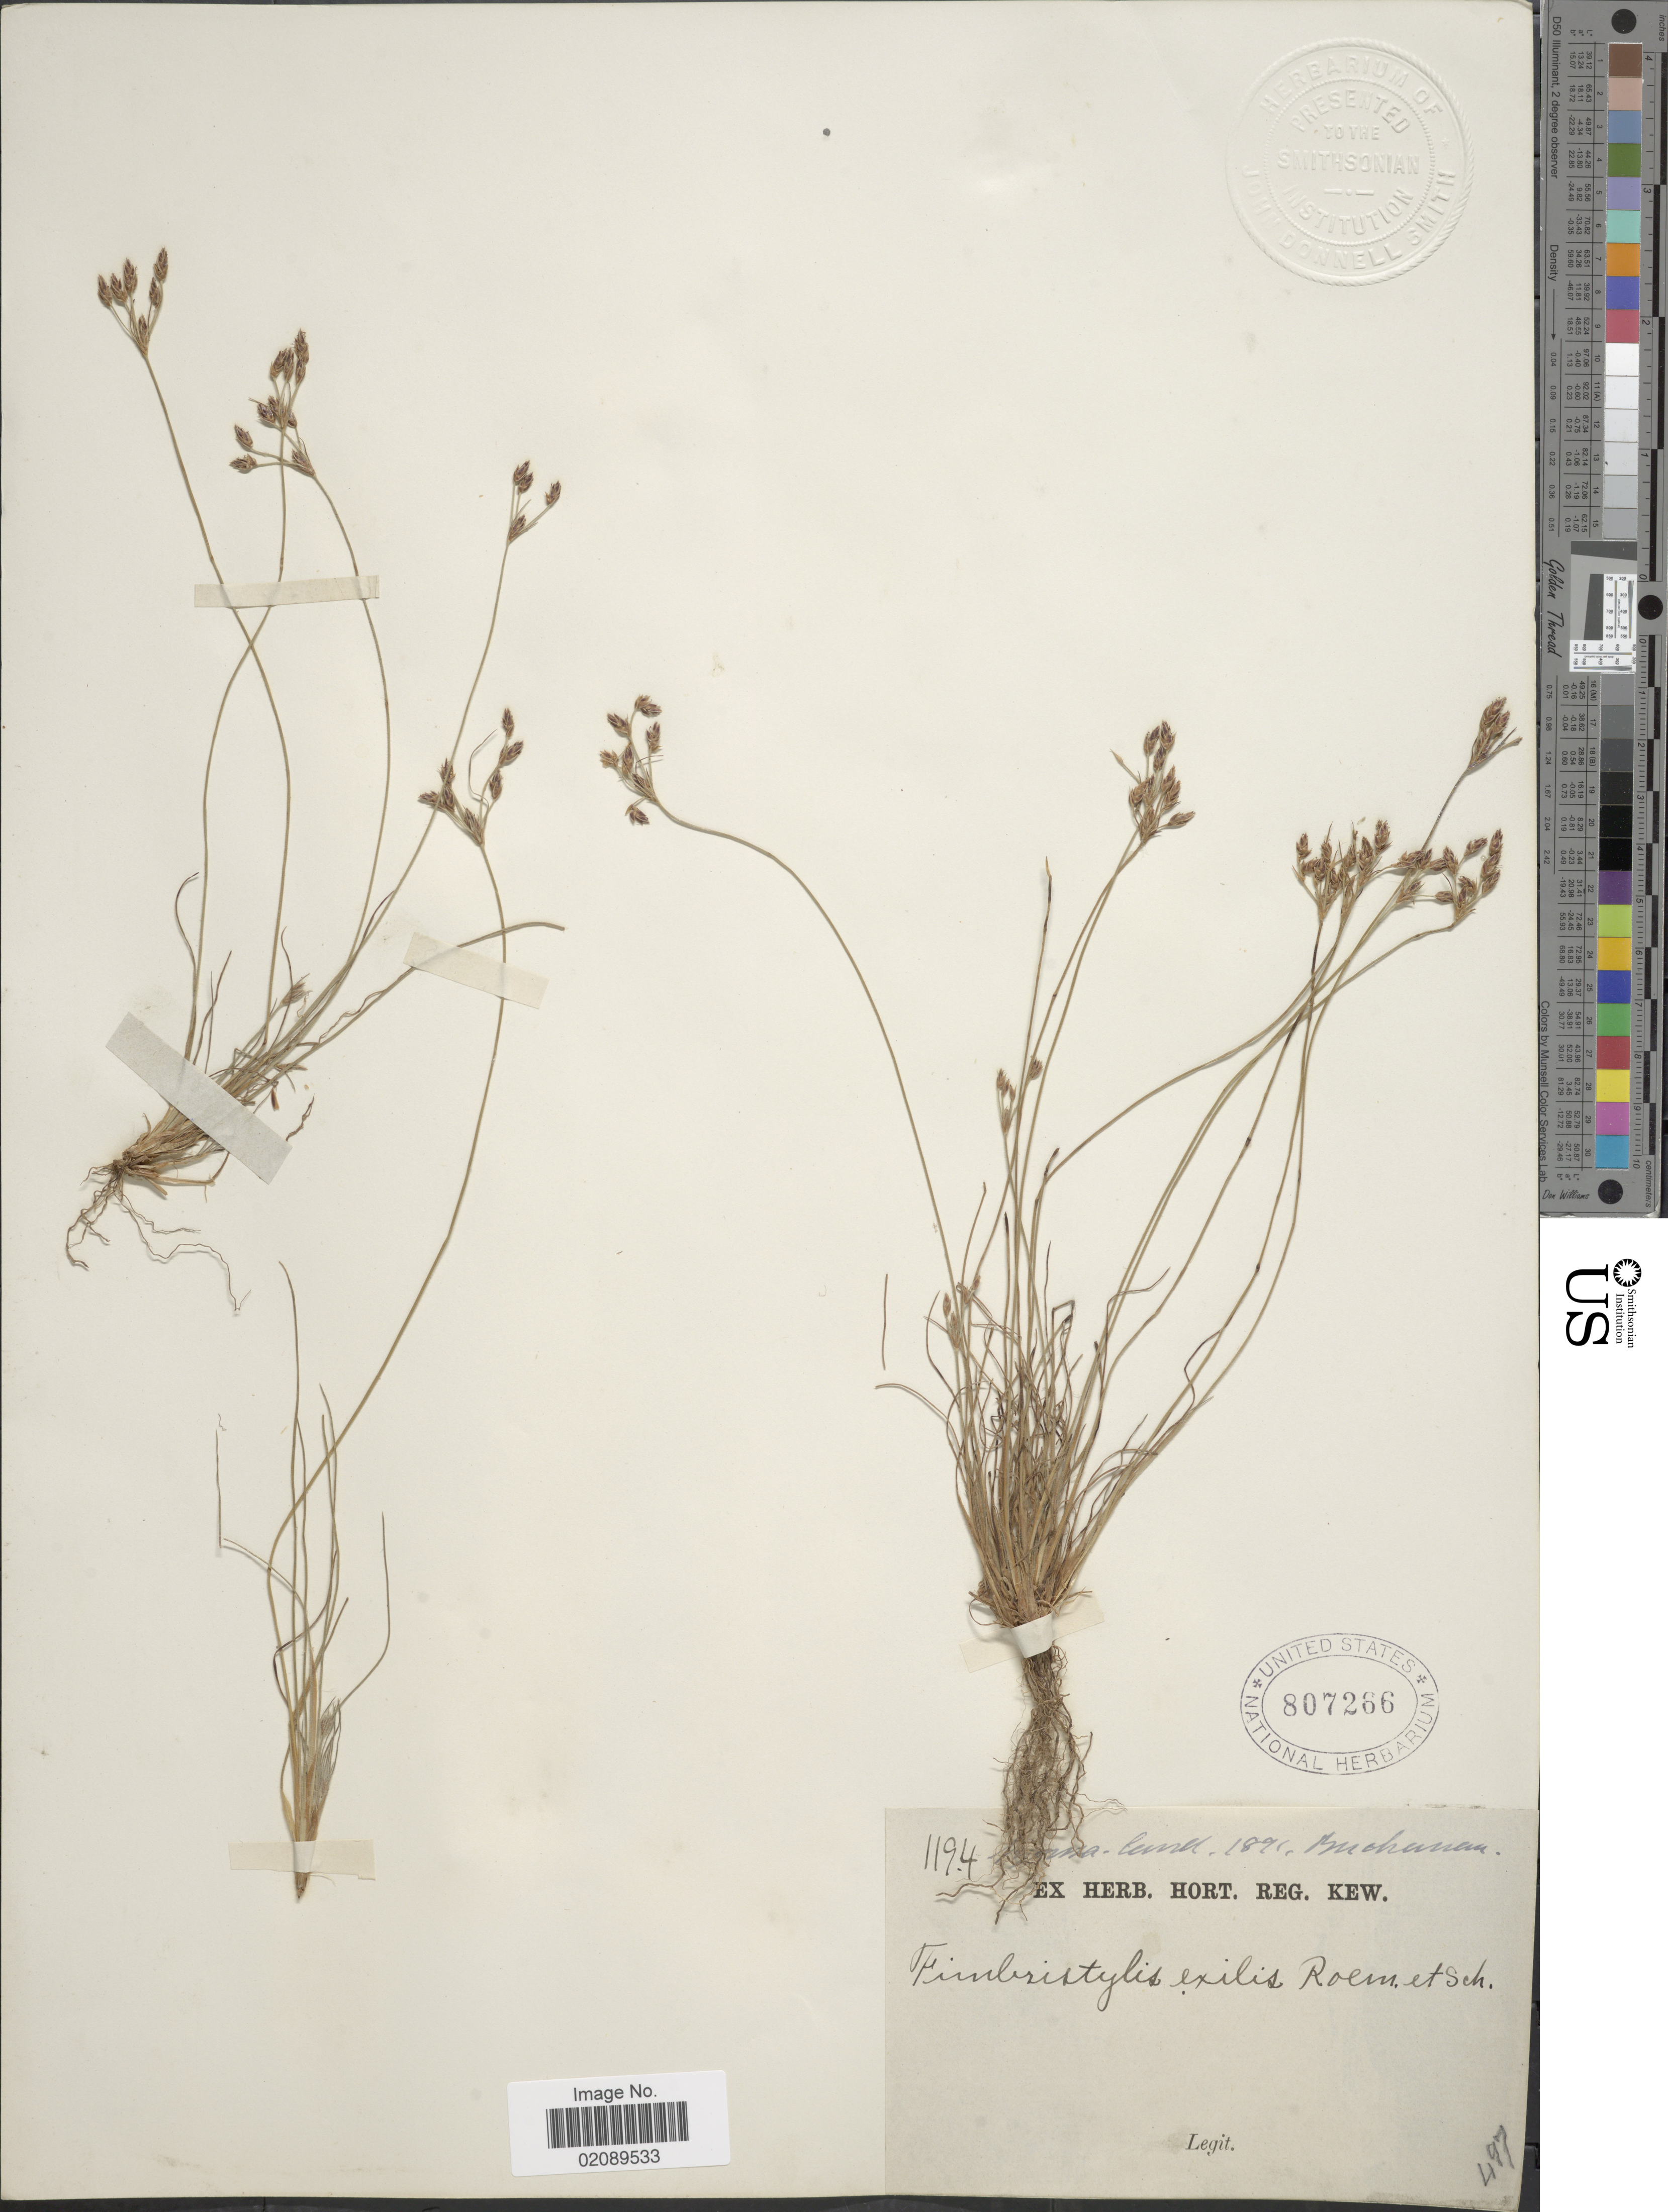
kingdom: Plantae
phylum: Tracheophyta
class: Liliopsida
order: Poales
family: Cyperaceae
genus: Bulbostylis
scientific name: Bulbostylis hispidula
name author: (Vahl) R.W. Haines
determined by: Strong, Mark T., (BOT), Smithsonian Institution - National Museum of Natural History (UNITED STATES)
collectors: -. Buchanan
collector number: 1194/497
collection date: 1891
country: Malawi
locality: Nyasa-land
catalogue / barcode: US 807266